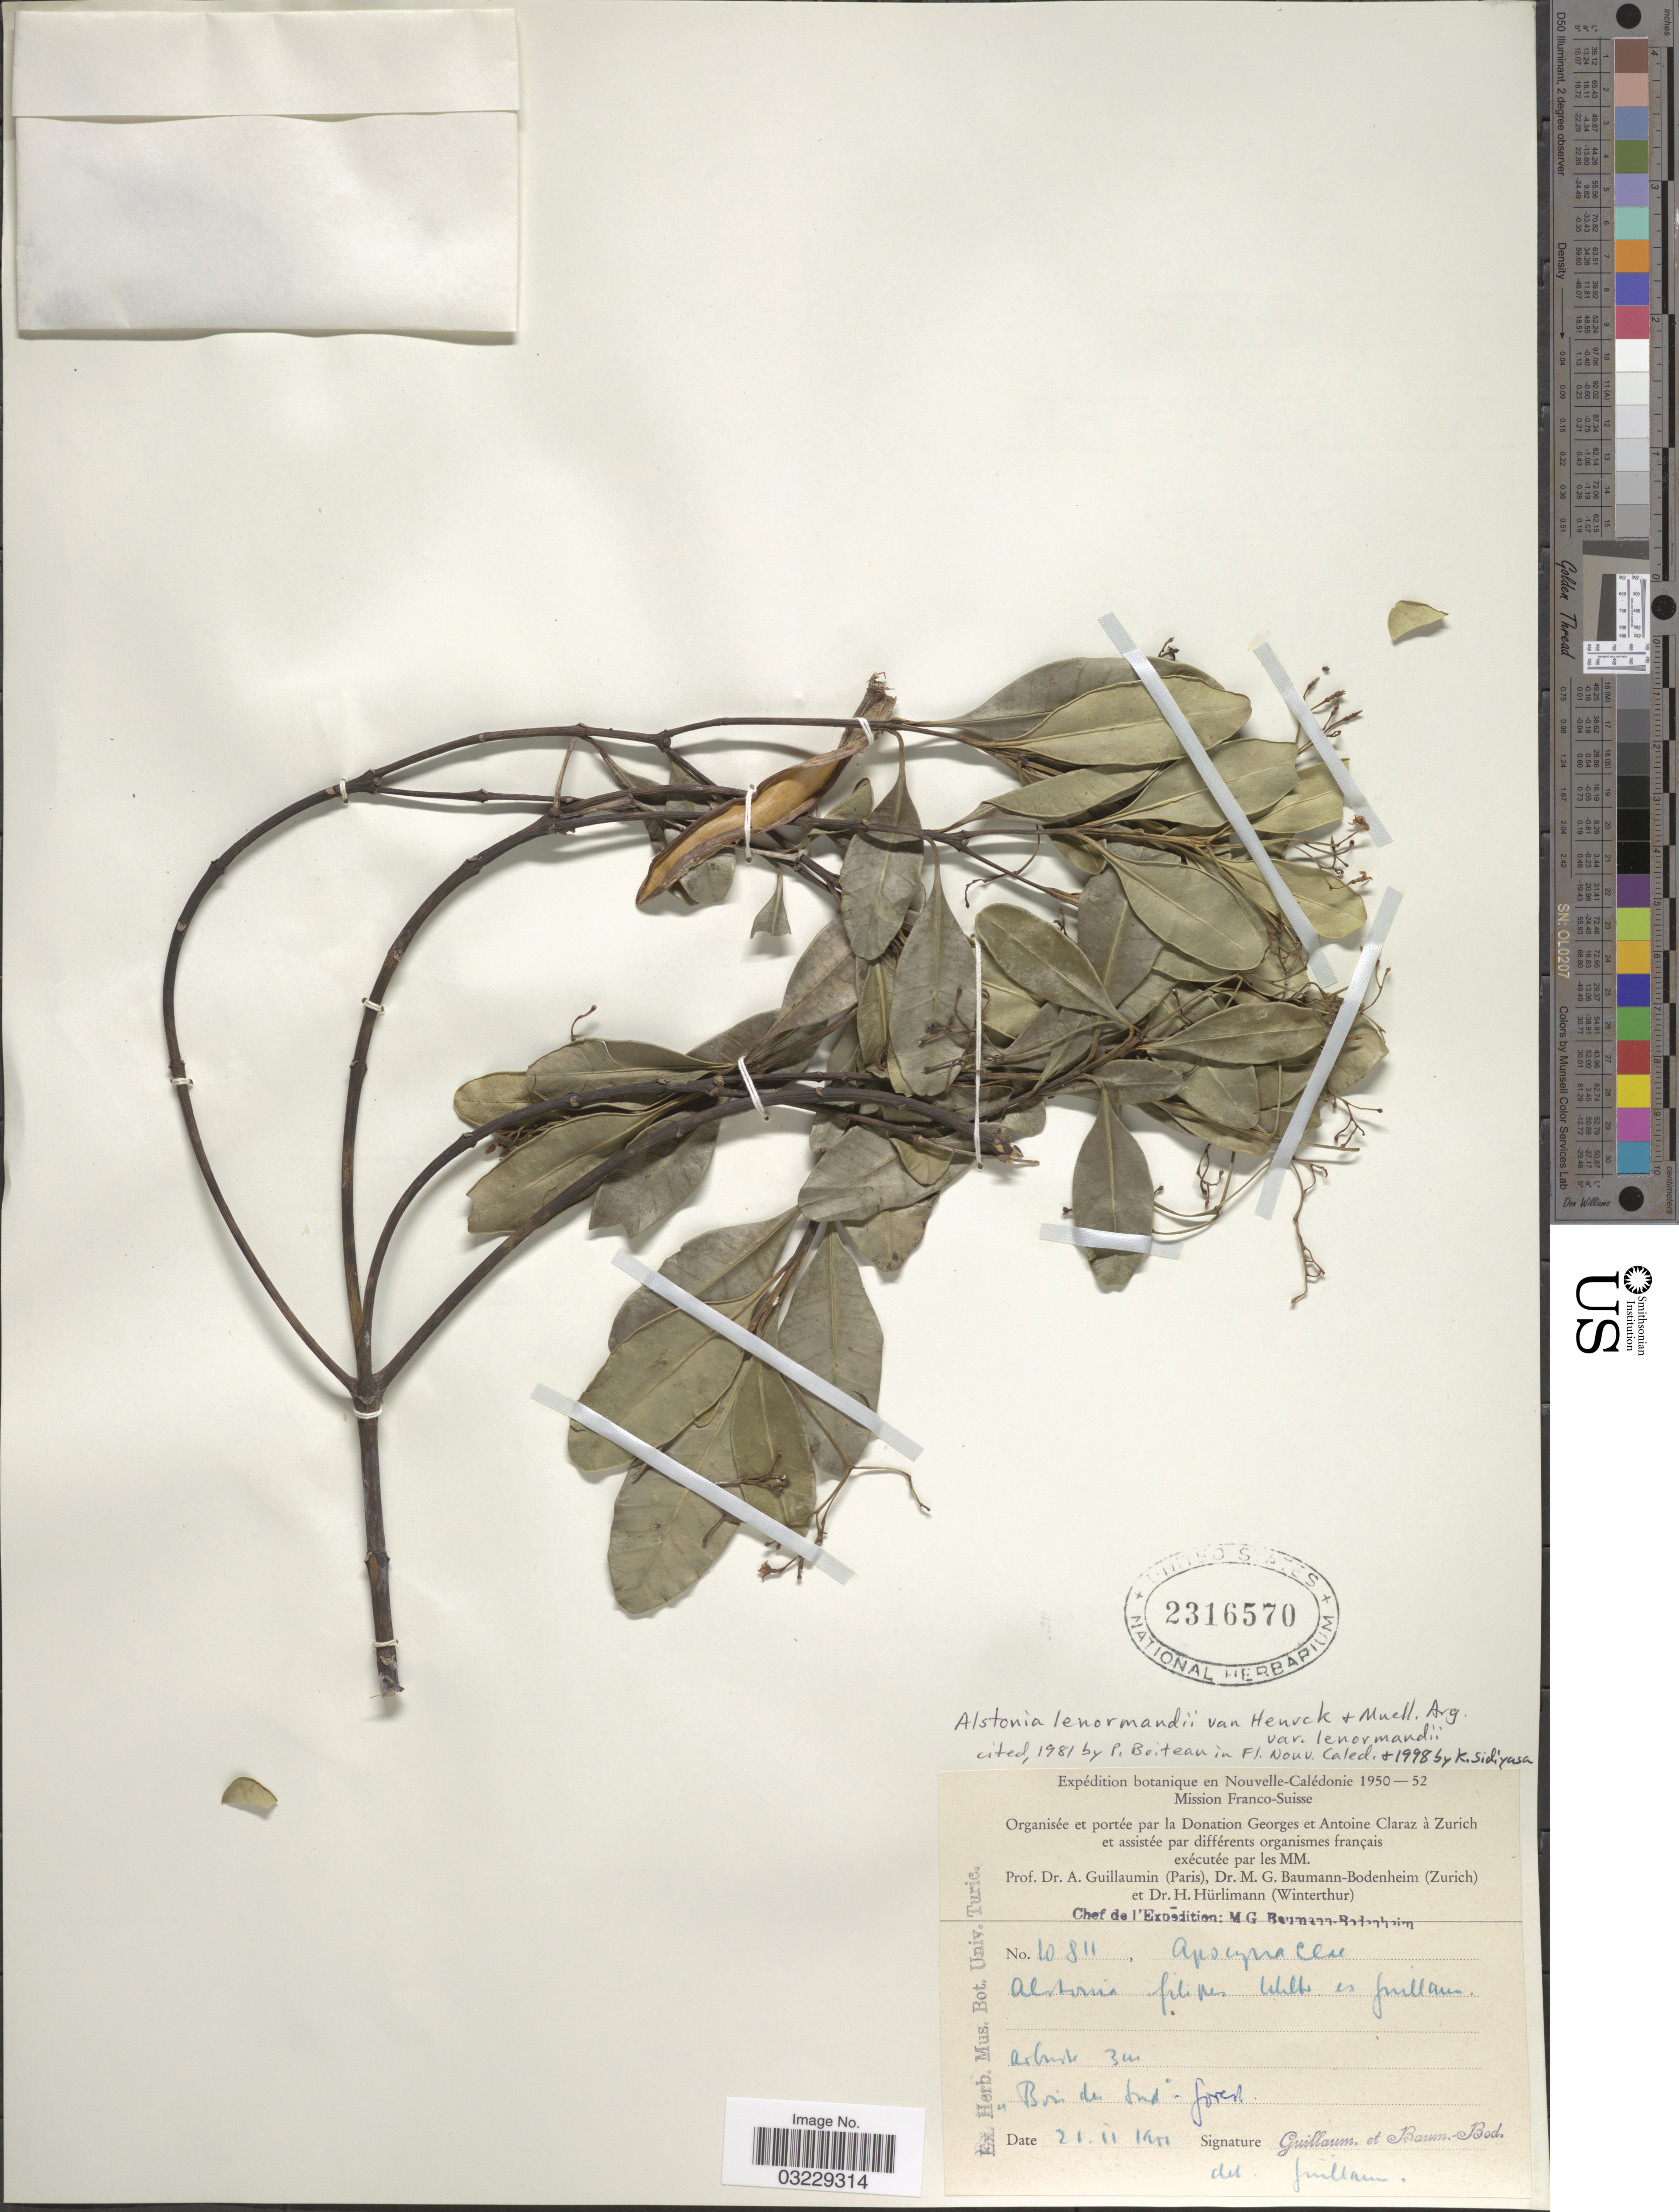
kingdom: Plantae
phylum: Tracheophyta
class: Magnoliopsida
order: Gentianales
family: Apocynaceae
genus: Alstonia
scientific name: Alstonia lenormandii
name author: Van Heurck & Müll. Arg.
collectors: A. Guillaumin & M. G. Baumann-Bodenheim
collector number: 10811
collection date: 1951-02-21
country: New Caledonia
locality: Bois de Sud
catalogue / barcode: US 2316570